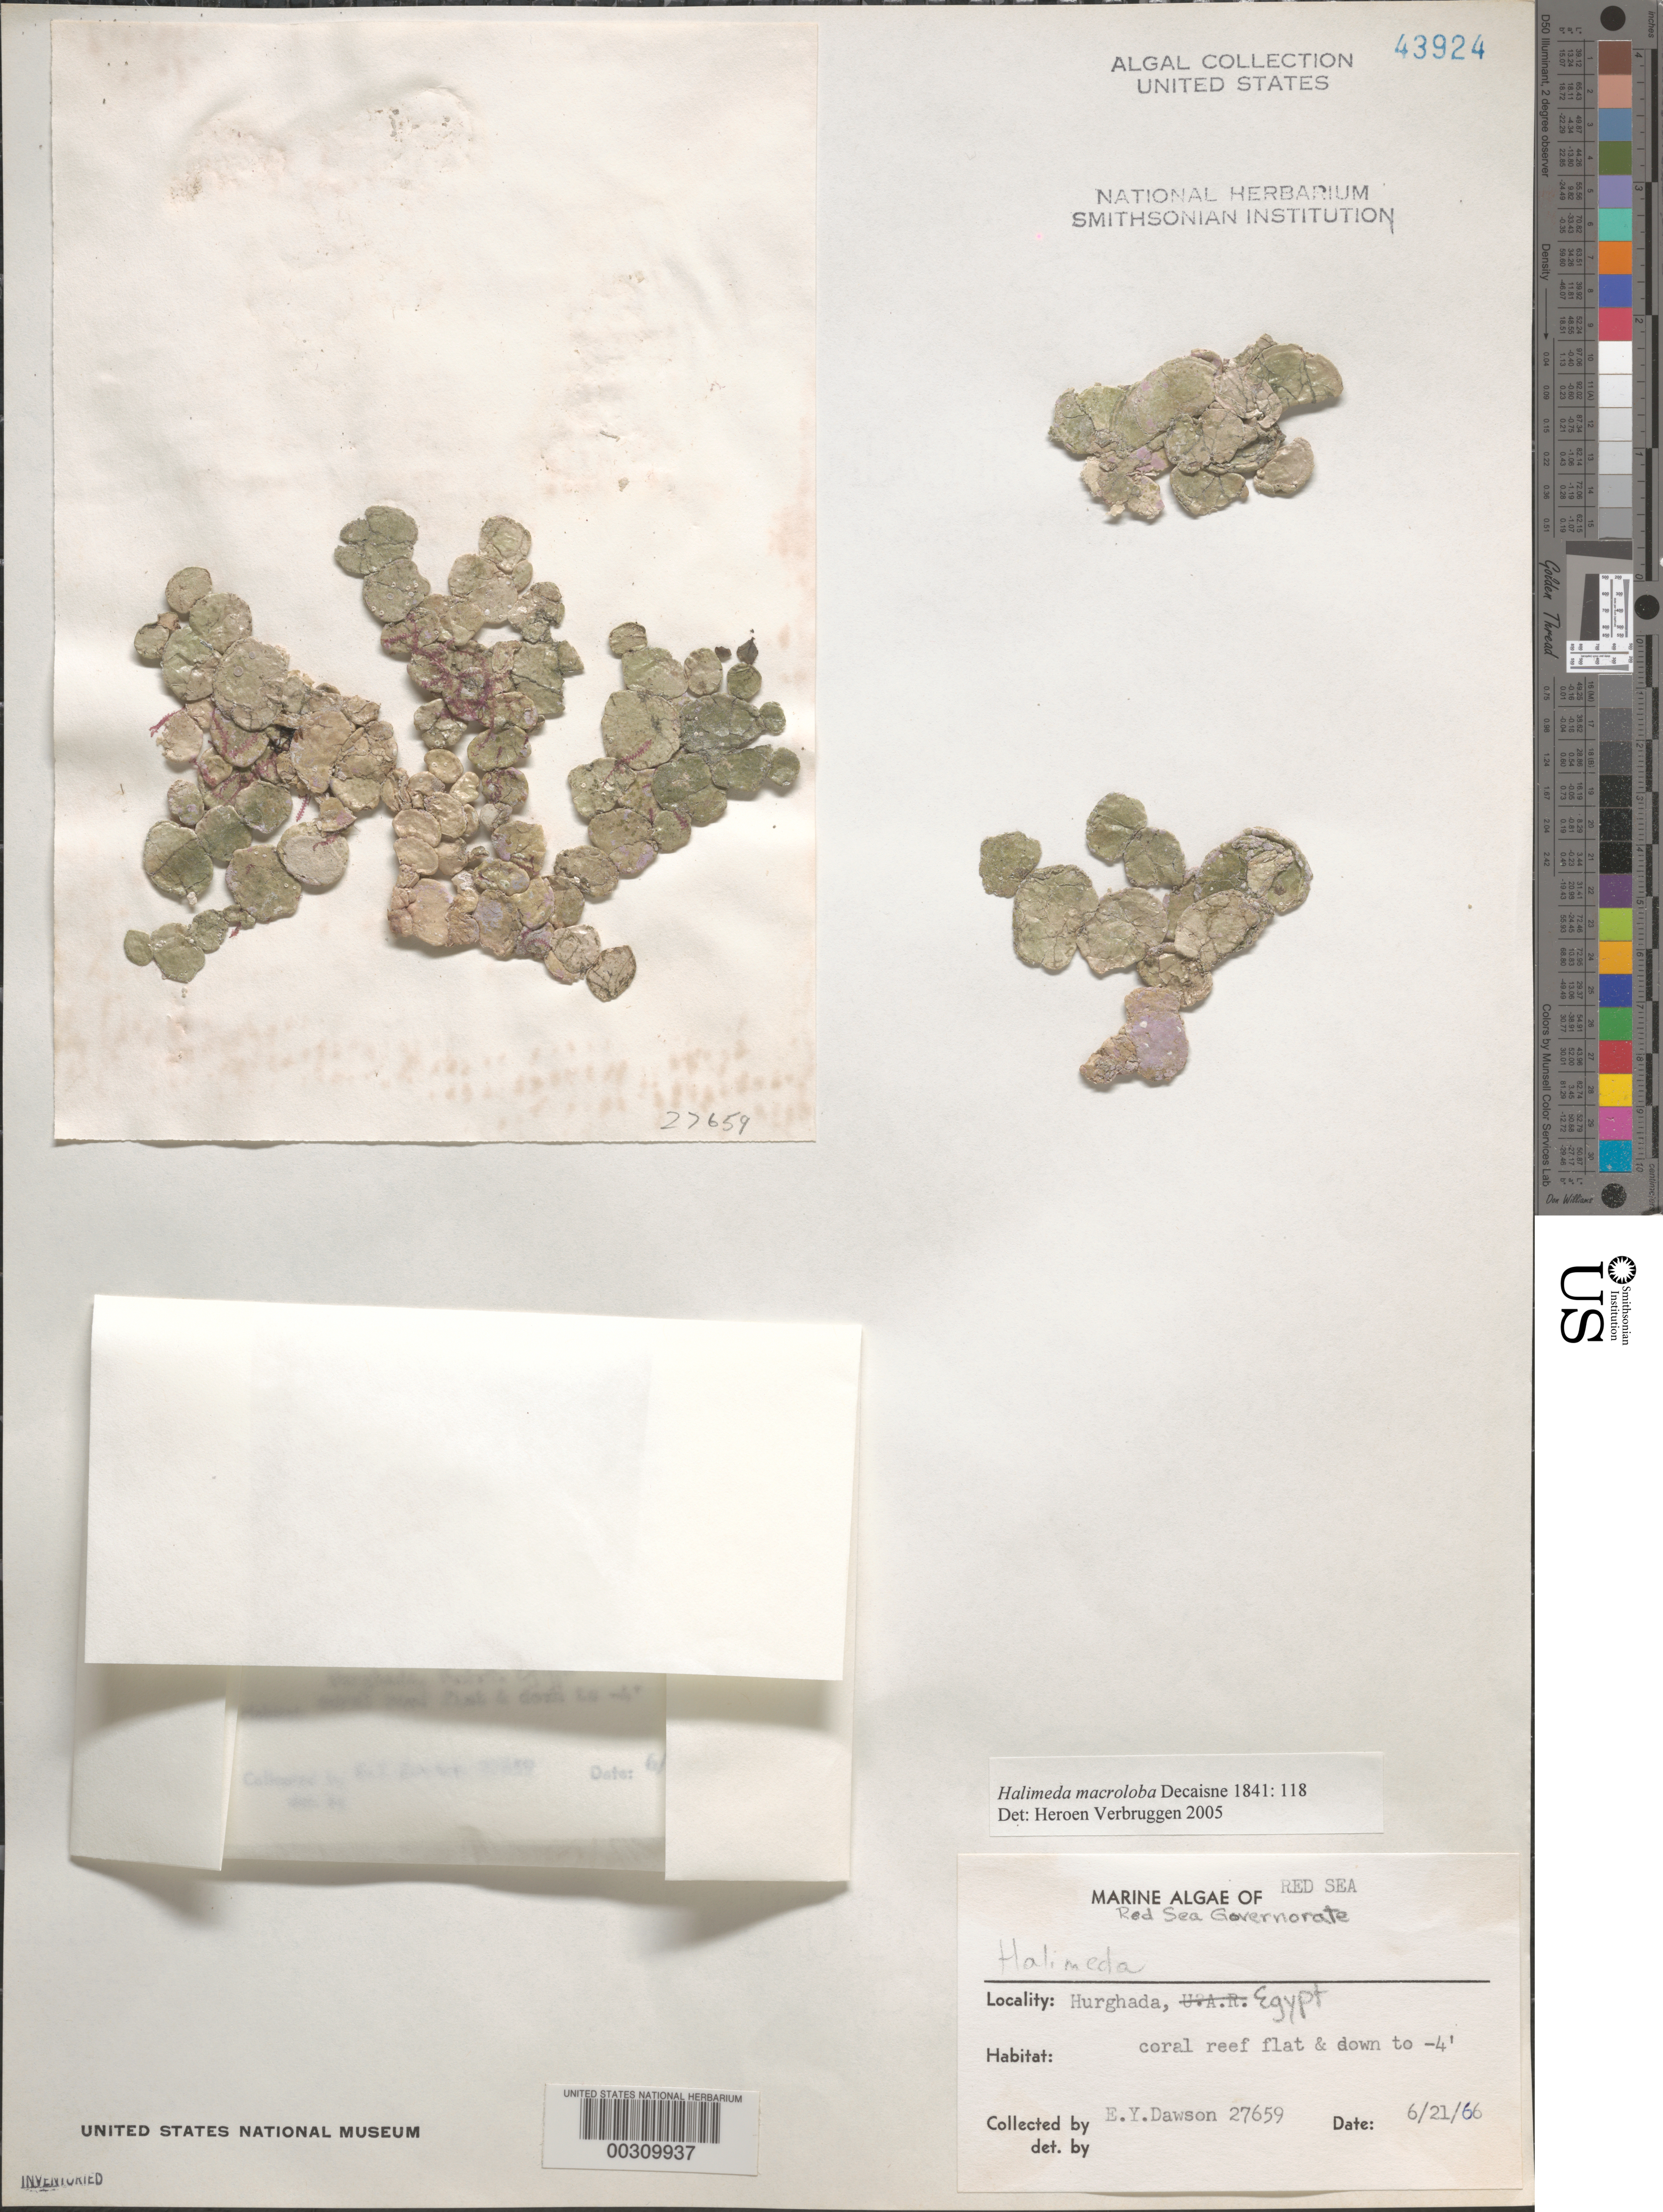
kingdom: Plantae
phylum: Chlorophyta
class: Ulvophyceae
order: Bryopsidales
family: Halimedaceae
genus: Halimeda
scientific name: Halimeda macroloba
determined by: Verbruggen, H.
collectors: E. Y. Dawson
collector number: EYD 27659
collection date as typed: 21 Jun 1966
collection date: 1966-06-21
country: Egypt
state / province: Al Bahr al Ahmar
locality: Hurghada, Red Sea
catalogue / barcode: US 43924